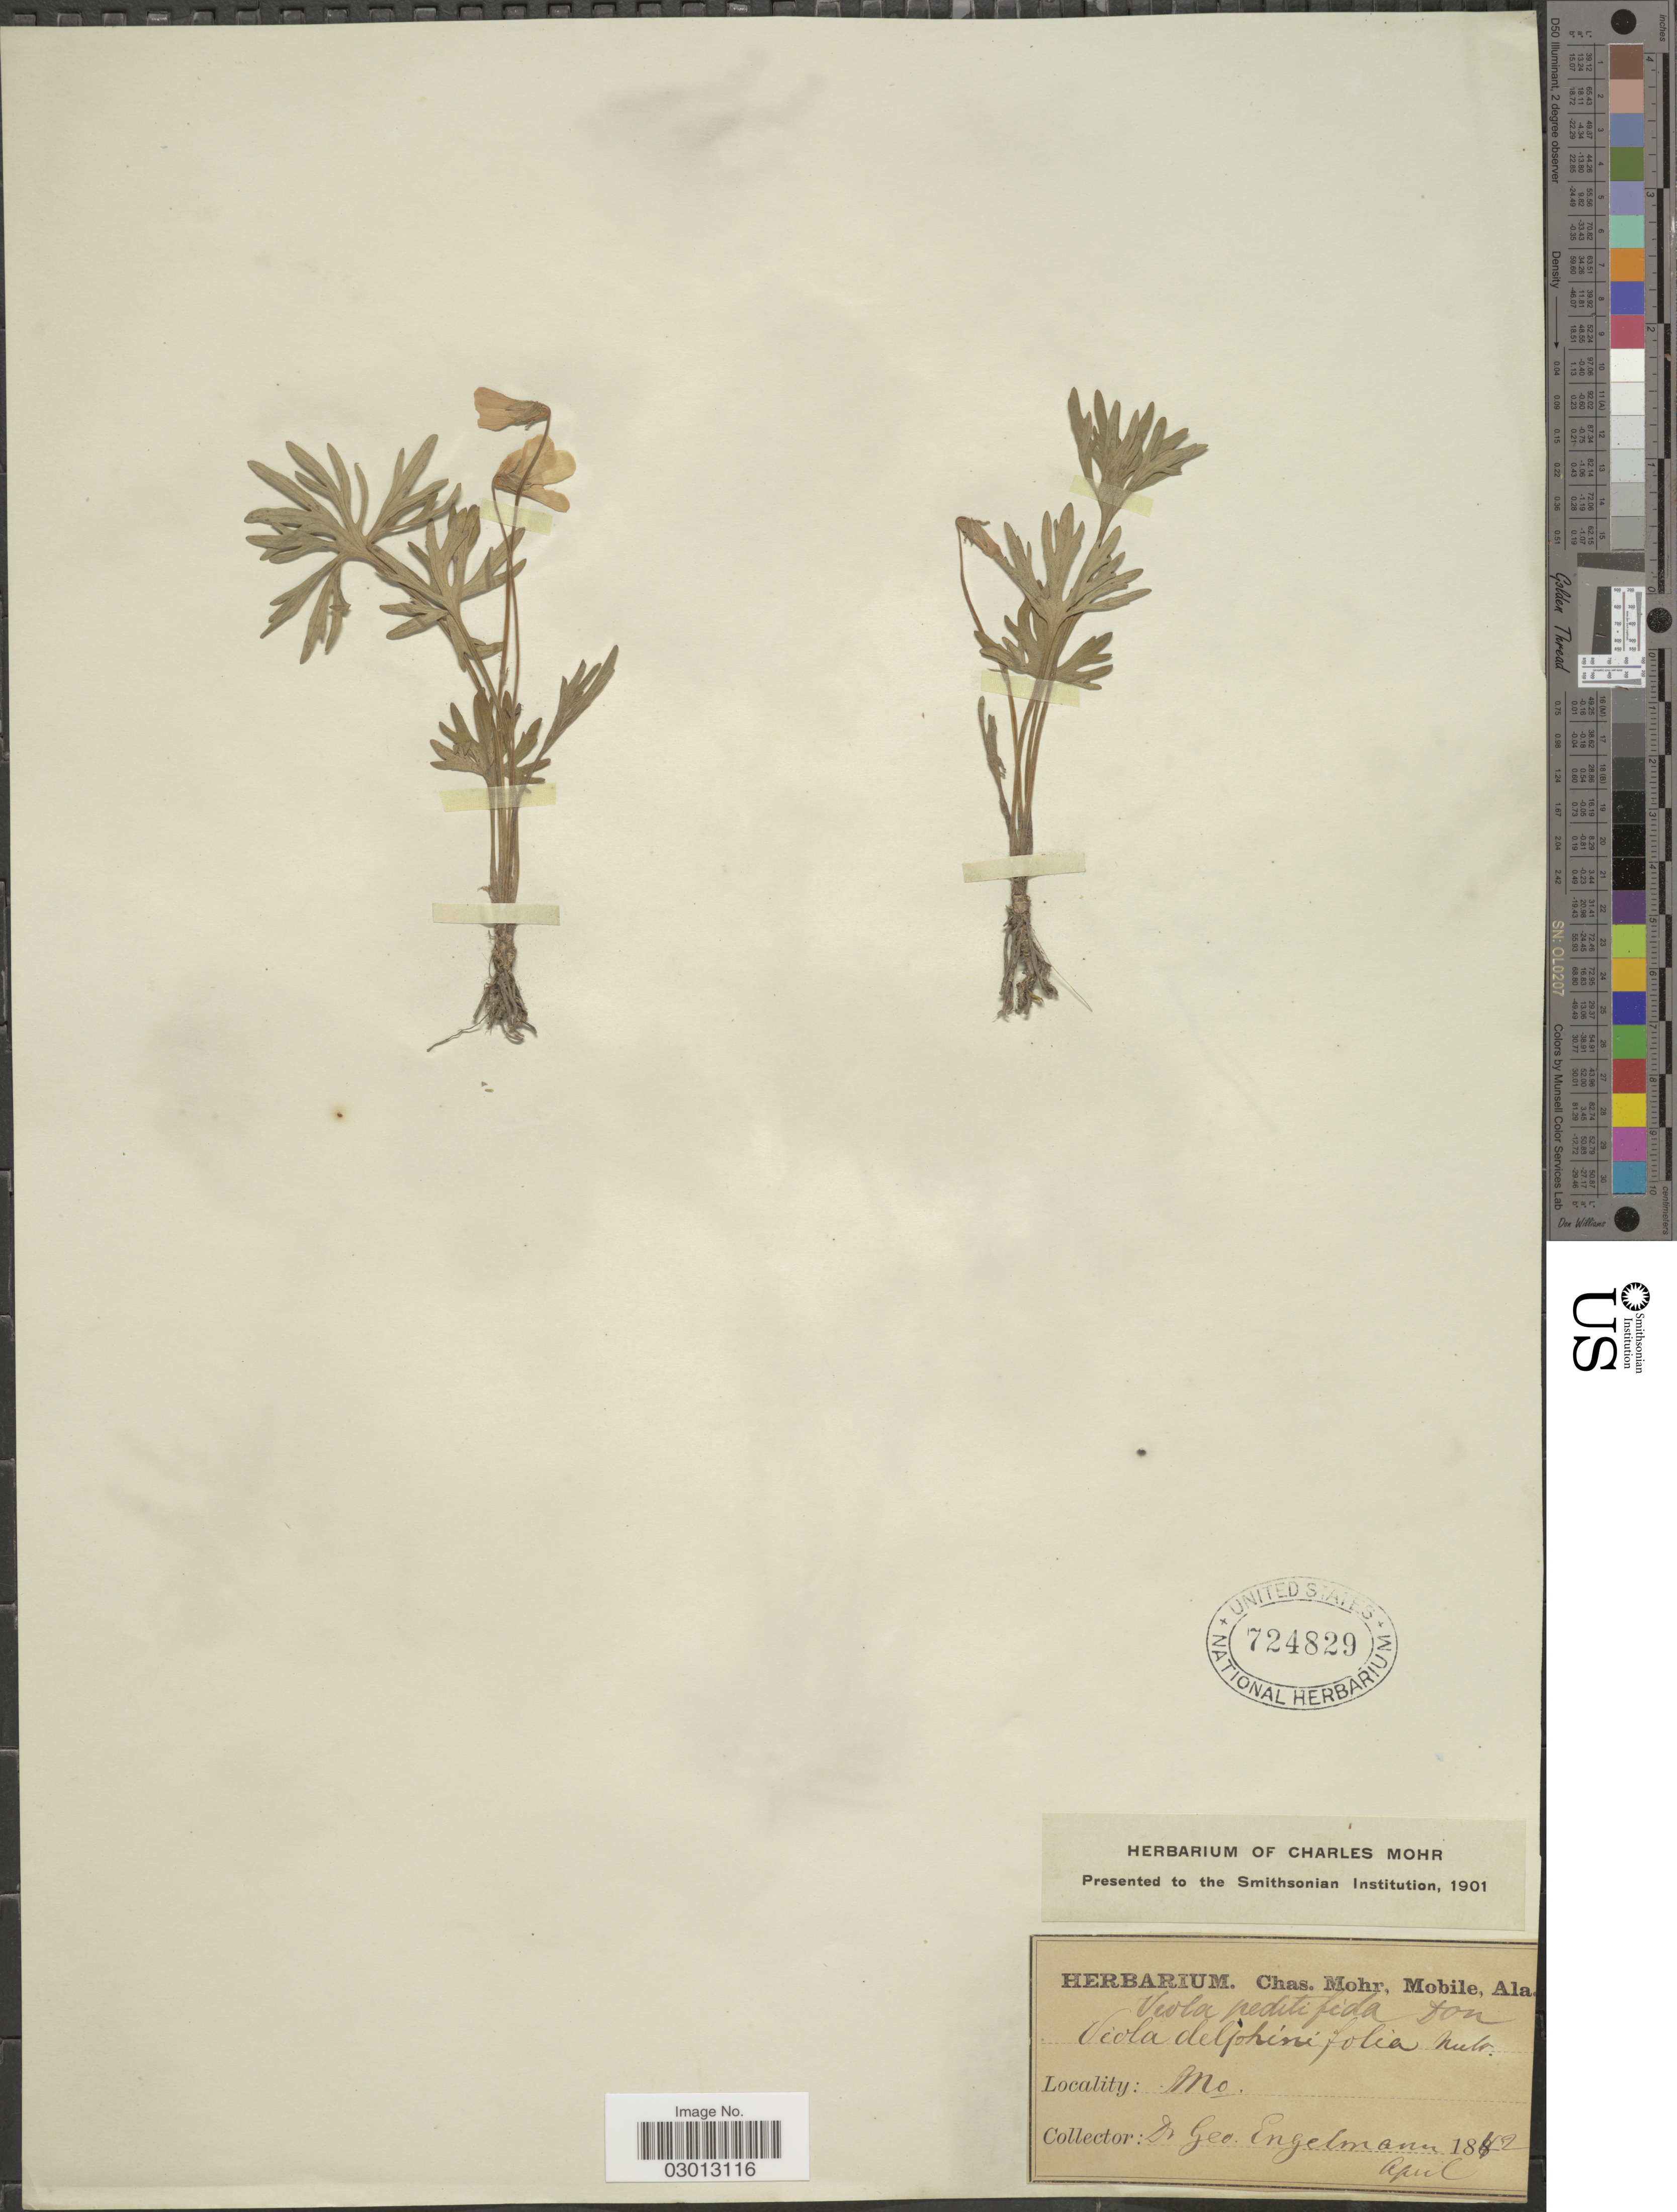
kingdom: Plantae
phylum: Tracheophyta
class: Magnoliopsida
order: Malpighiales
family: Violaceae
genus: Viola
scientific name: Viola pedatifida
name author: G. Don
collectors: G. Engelmann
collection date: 1842-04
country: United States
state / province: Missouri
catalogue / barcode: US 724829